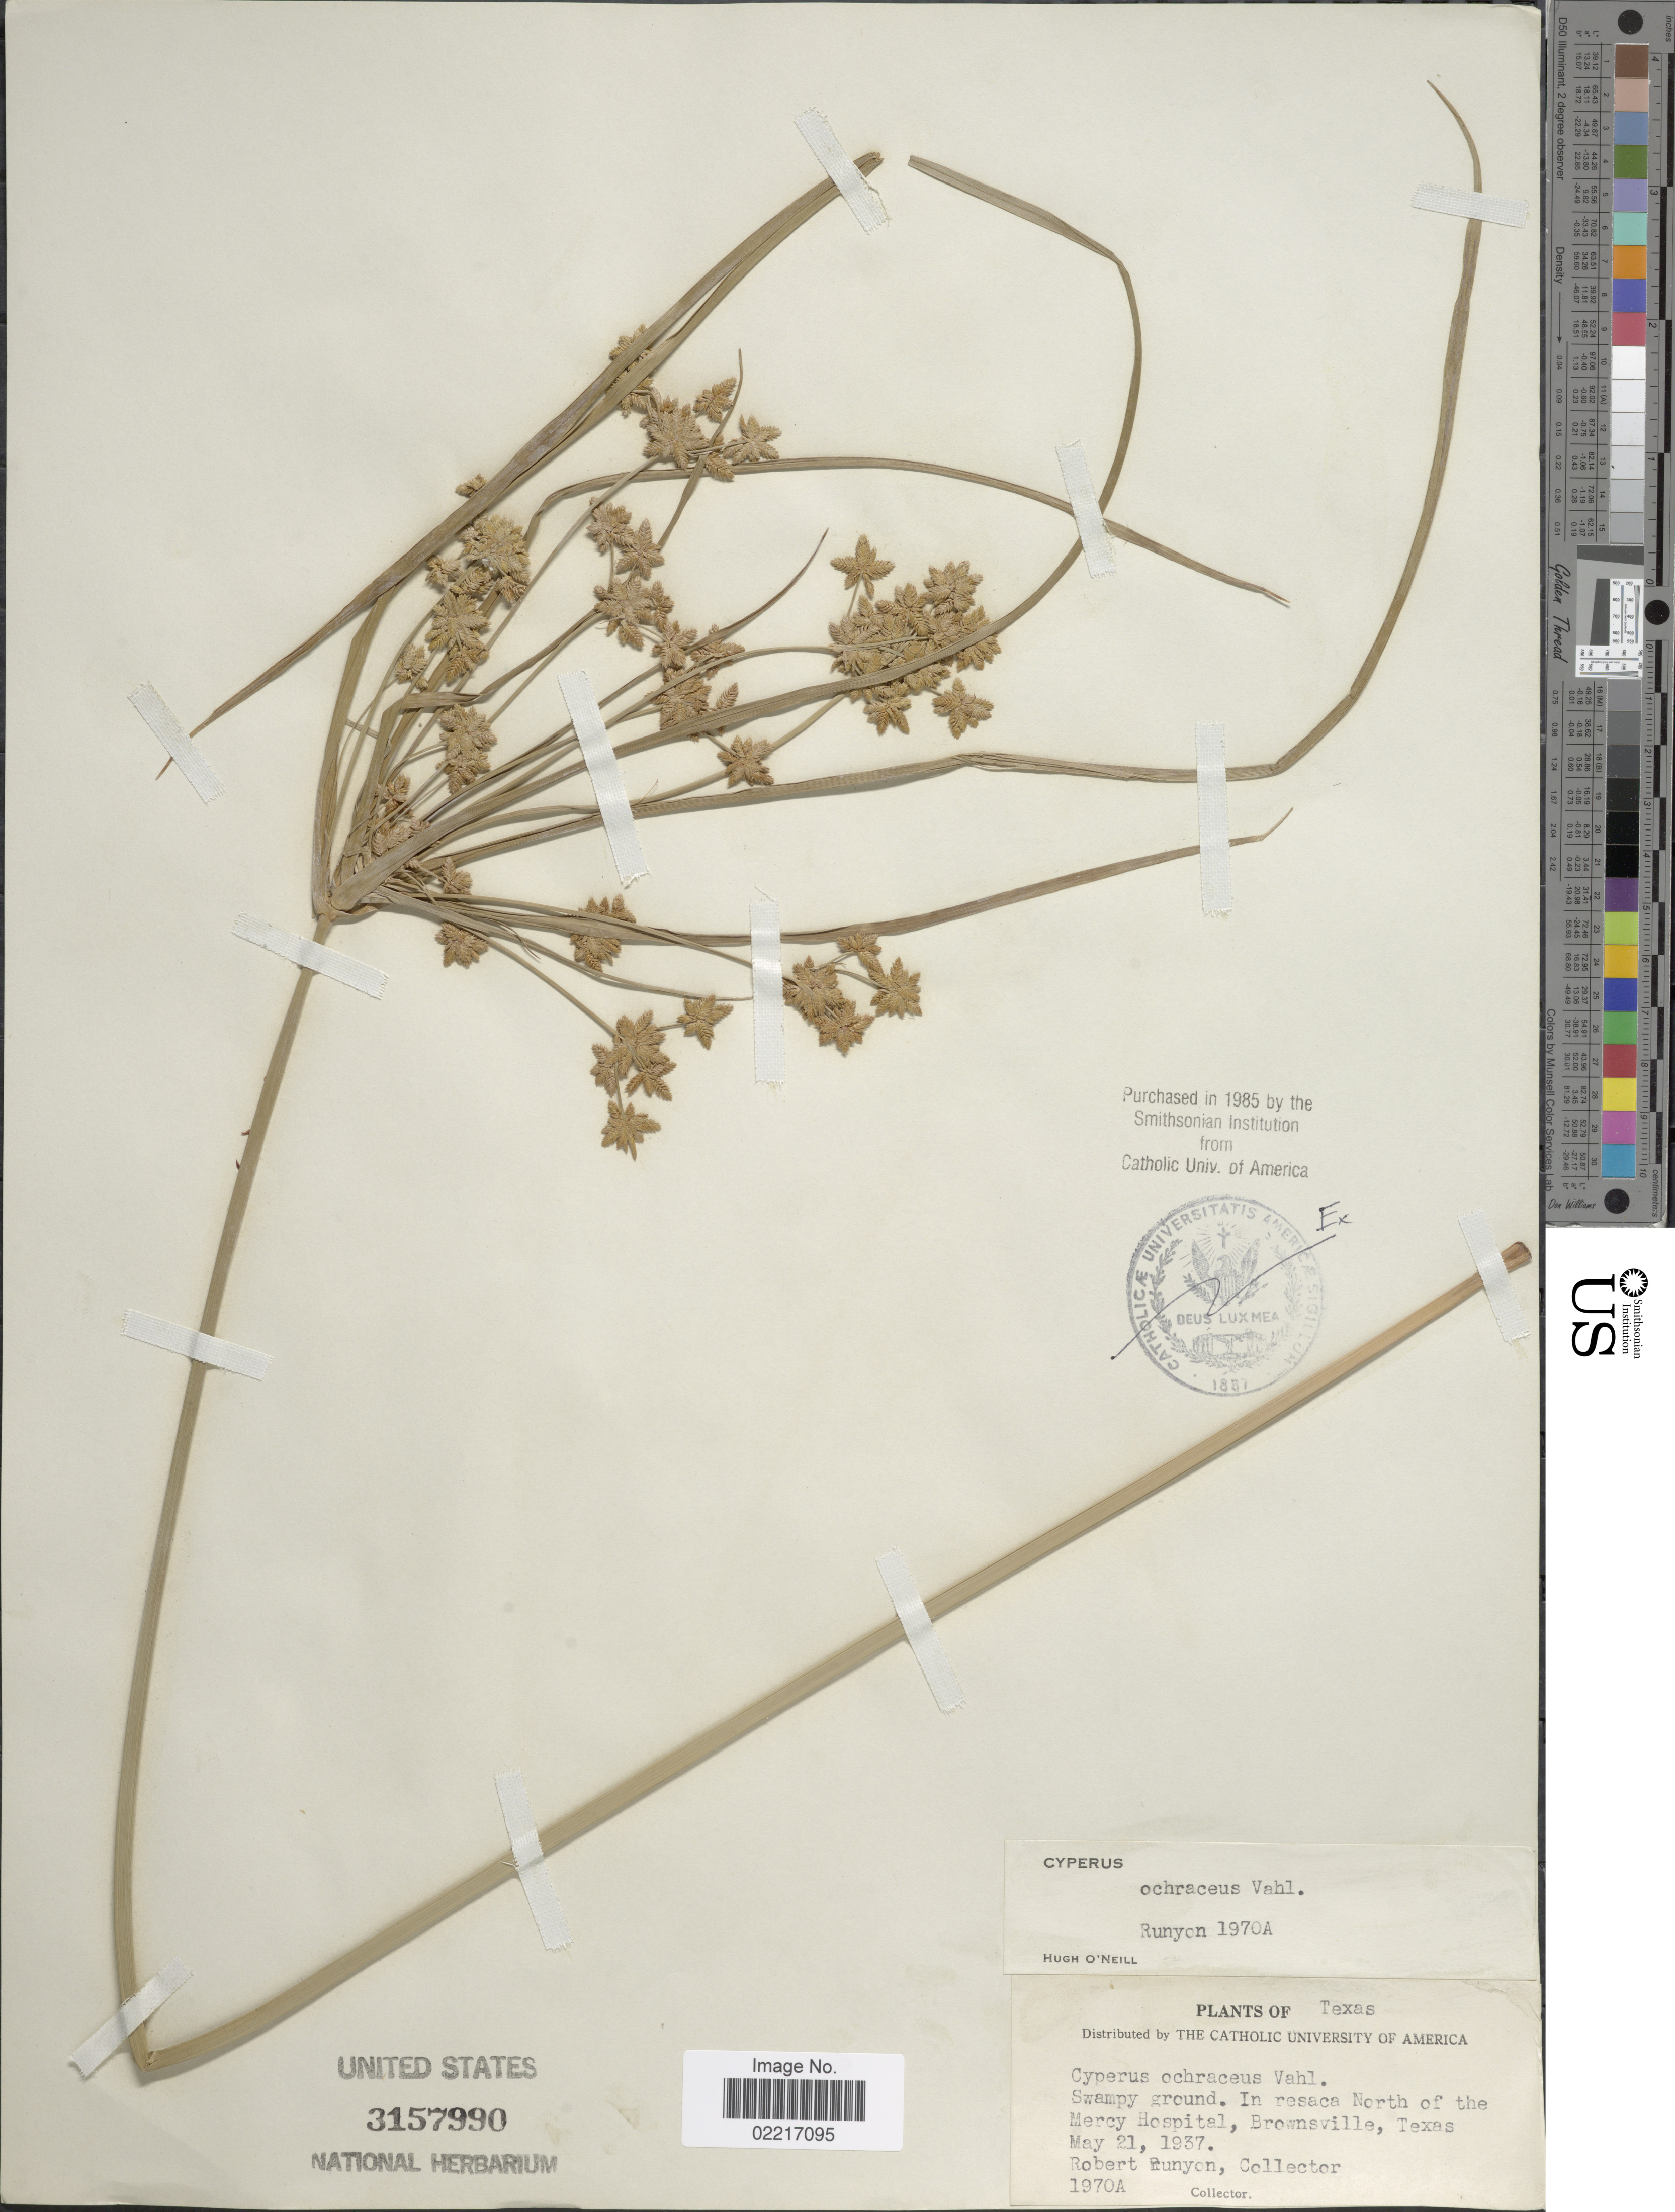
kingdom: Plantae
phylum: Tracheophyta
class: Liliopsida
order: Poales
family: Cyperaceae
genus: Cyperus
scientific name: Cyperus ochraceus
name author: Vahl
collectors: R. Runyon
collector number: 1970A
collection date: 1937-05-21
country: United States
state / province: Texas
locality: Swampy ground, in resaca North of the Mercy Hospital, Brownsville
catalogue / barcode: US 3157990